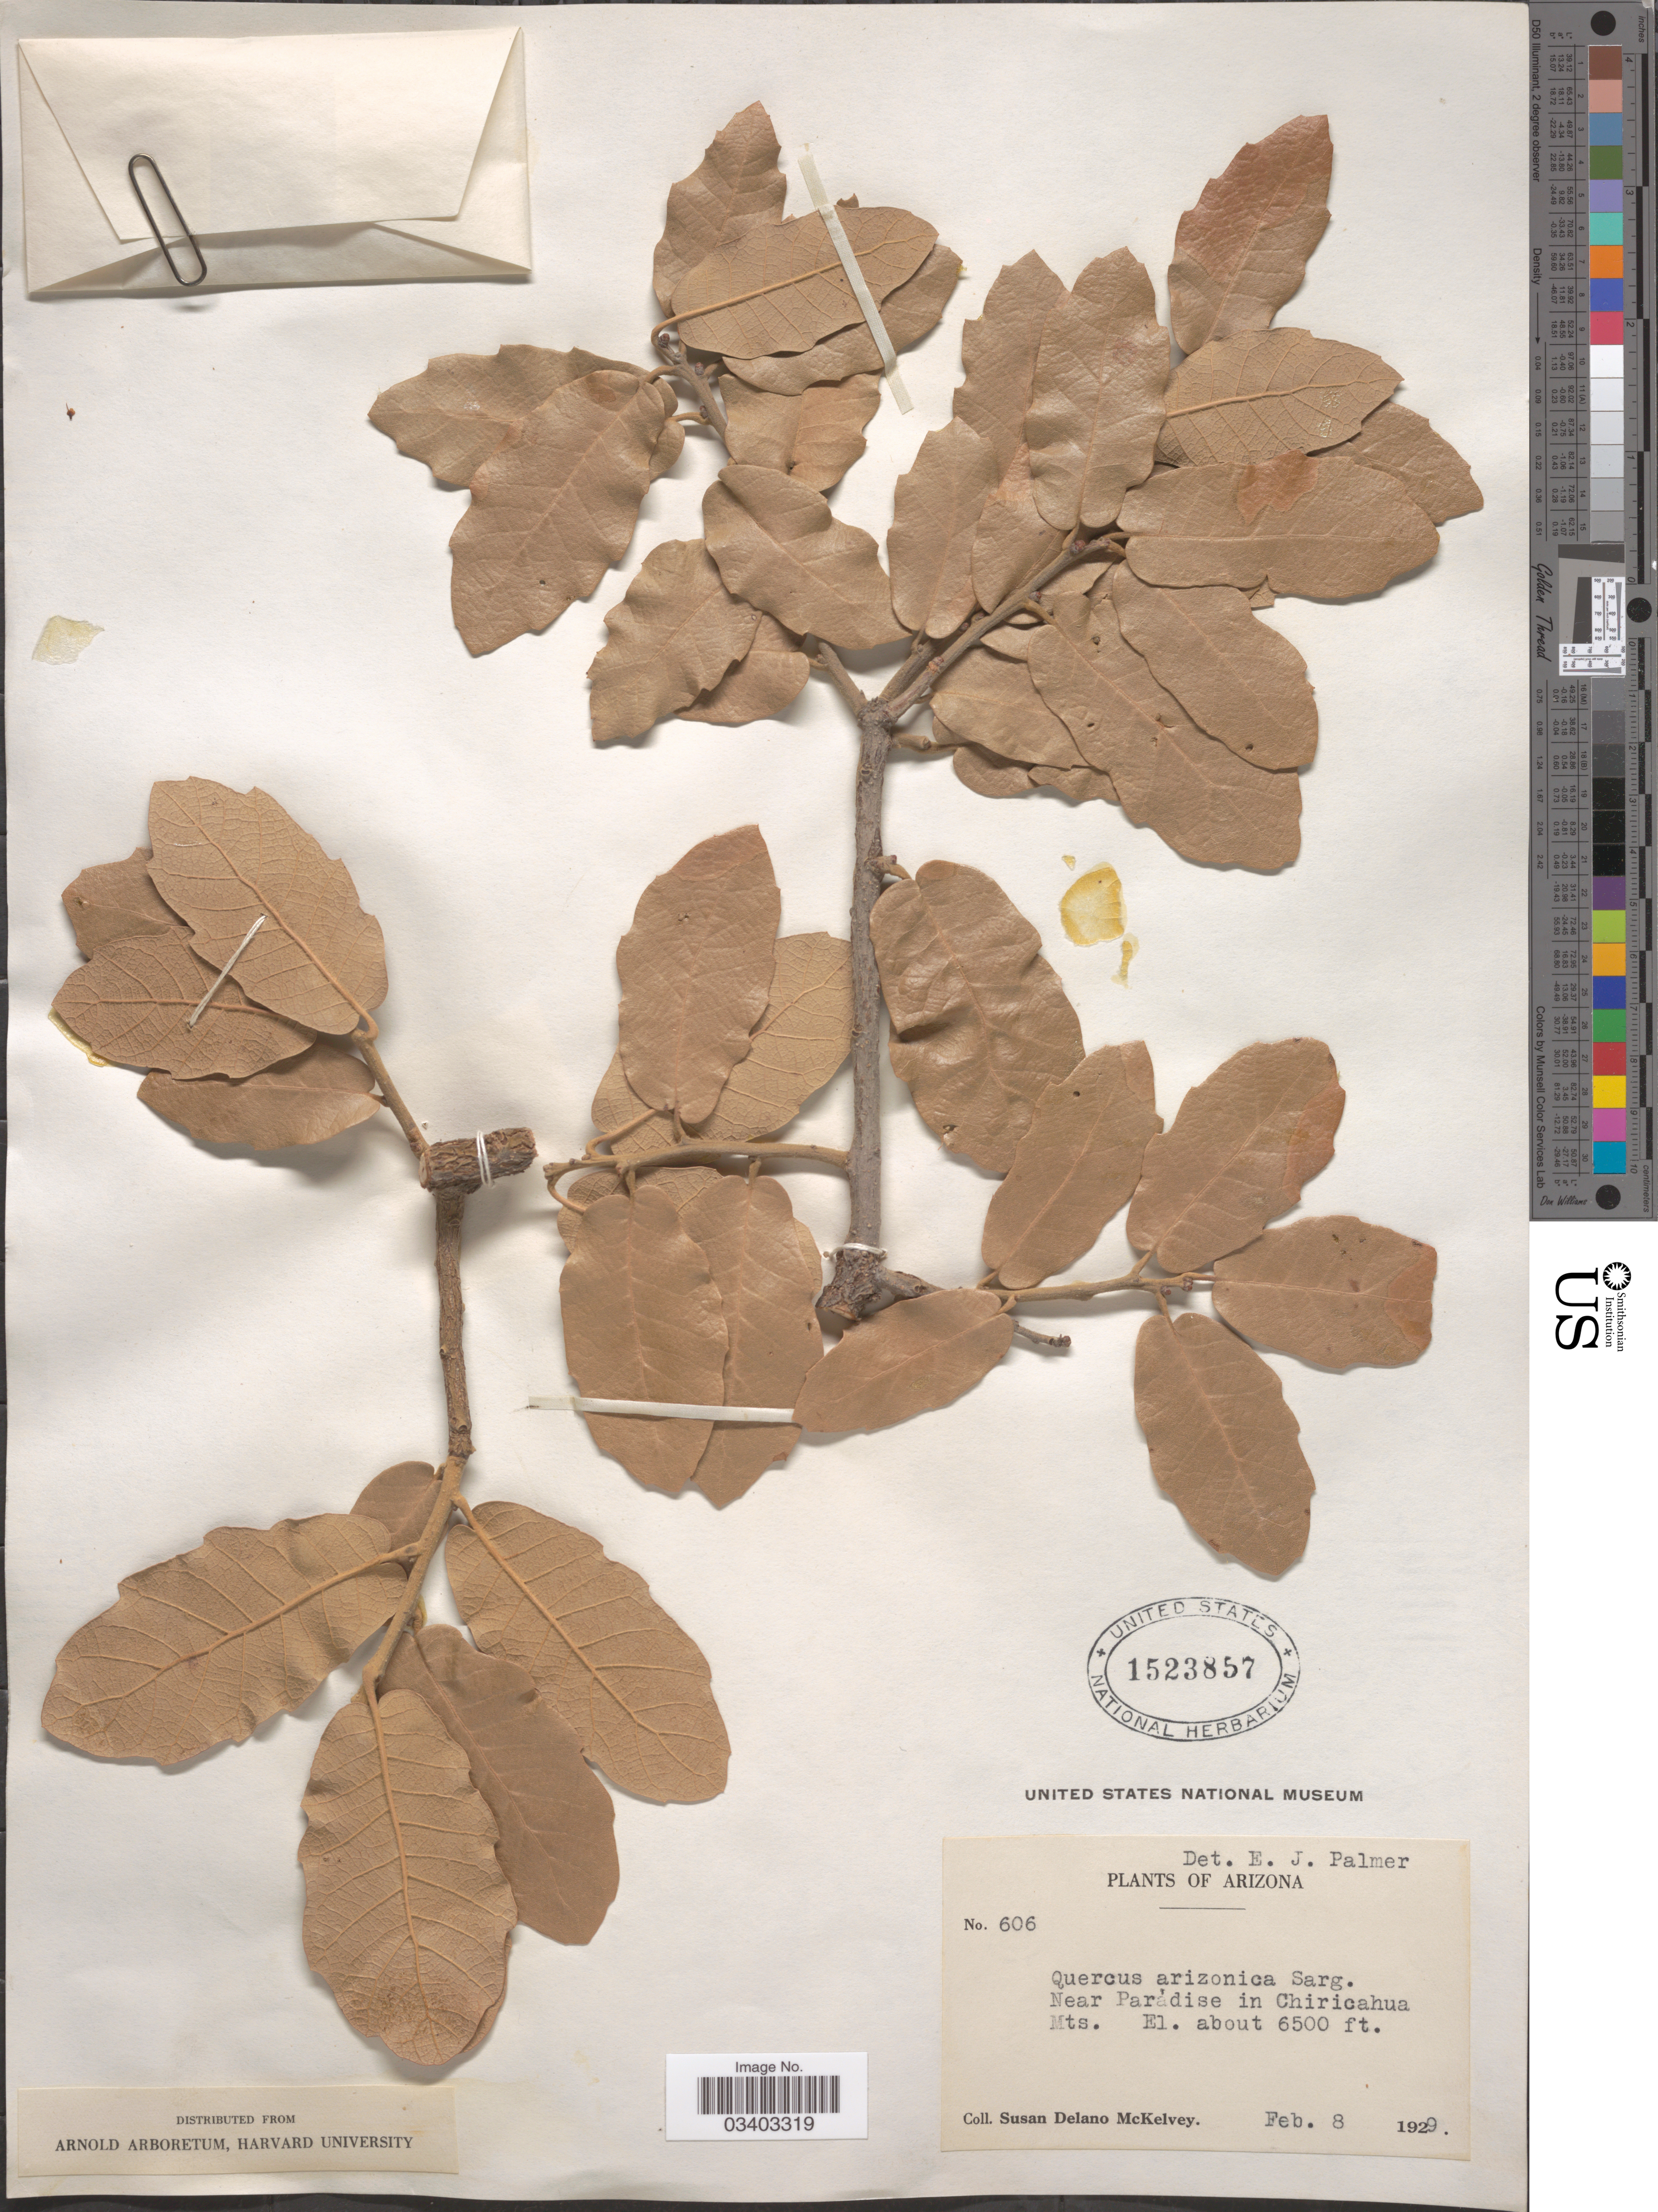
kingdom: Plantae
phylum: Tracheophyta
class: Magnoliopsida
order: Fagales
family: Fagaceae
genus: Quercus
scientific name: Quercus arizonica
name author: Sarg.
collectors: S. A. McKelvey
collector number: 606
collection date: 1929-02-08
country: United States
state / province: Arizona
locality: Near Paradise in Chiricahua Mts.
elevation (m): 1981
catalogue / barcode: US 1523857